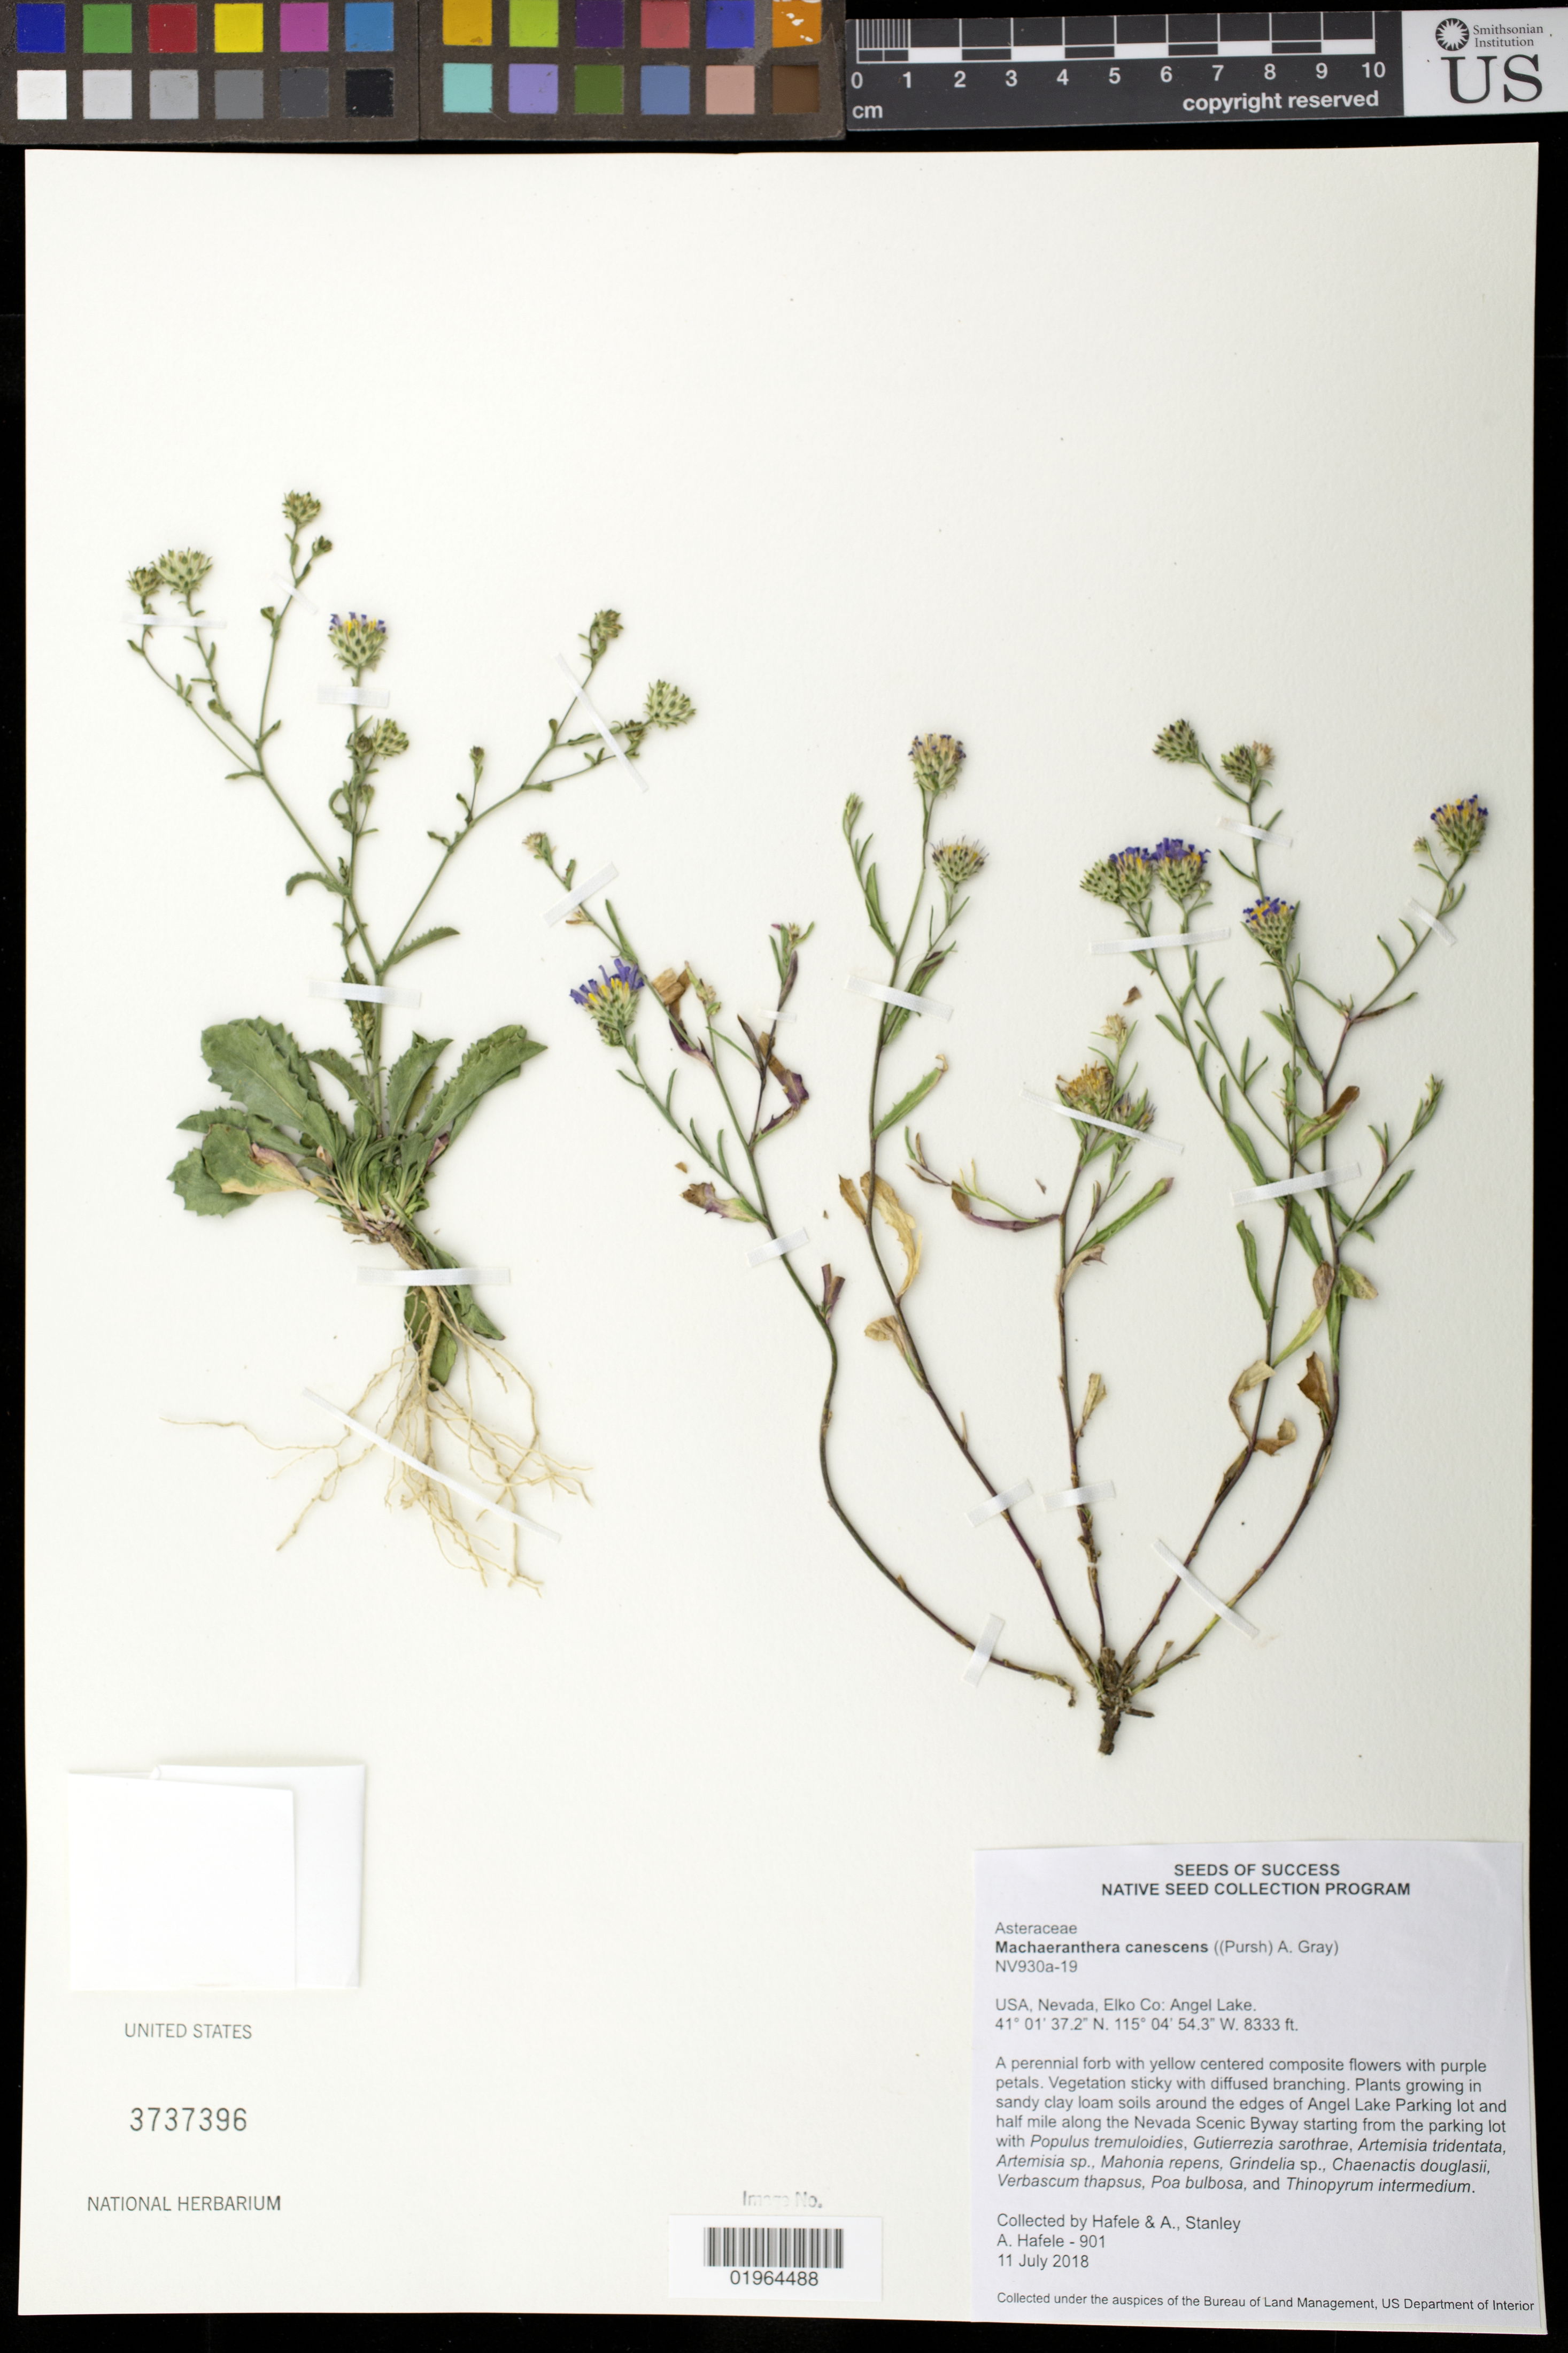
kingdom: Plantae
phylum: Tracheophyta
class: Magnoliopsida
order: Asterales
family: Asteraceae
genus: Machaeranthera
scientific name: Machaeranthera canescens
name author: (Pursh) A. Gray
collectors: A. Hafele & A. Stanley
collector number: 901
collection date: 2018-07-11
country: United States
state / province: Nevada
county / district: Elko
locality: Angel Lake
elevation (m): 2540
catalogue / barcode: US 3737396